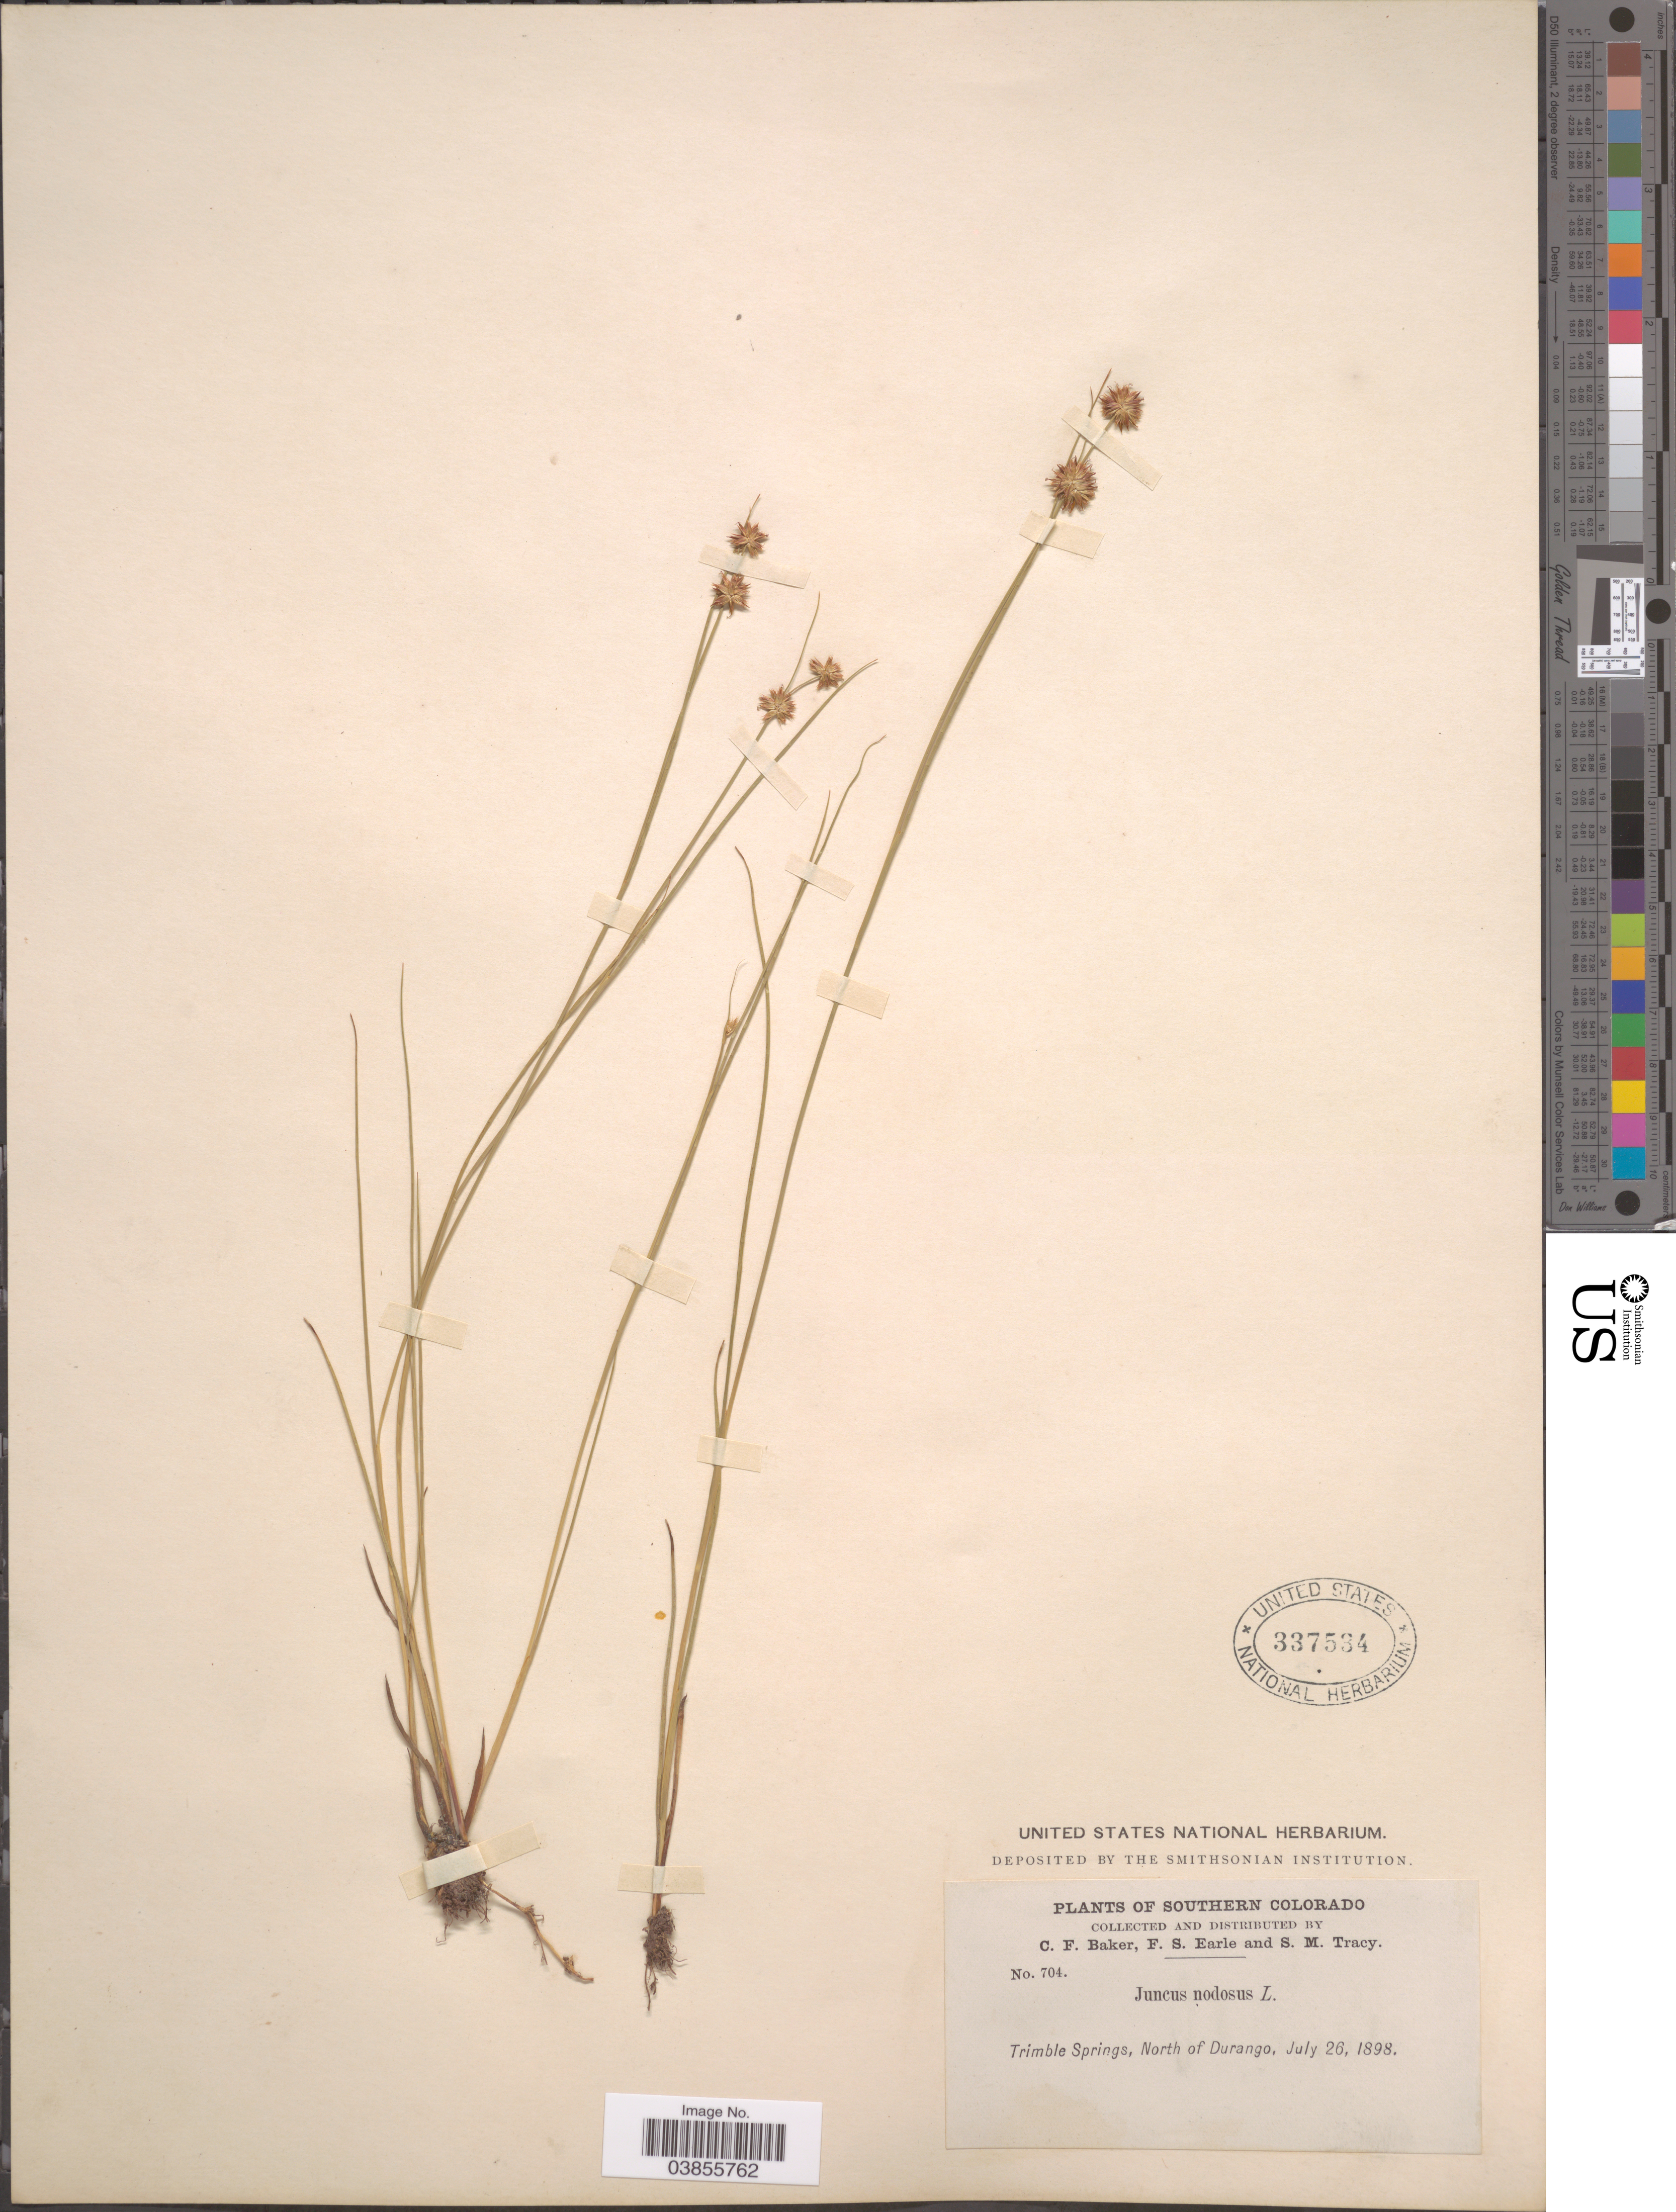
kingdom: Plantae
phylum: Tracheophyta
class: Liliopsida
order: Poales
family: Juncaceae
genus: Juncus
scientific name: Juncus nodosus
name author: L.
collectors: C. F. Baker, F. S. Earle & S. M. Tracy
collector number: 704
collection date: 1898-07-26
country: United States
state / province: Colorado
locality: Southern Colorado. Trimble Springs, North of Durango.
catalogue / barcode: US 337534